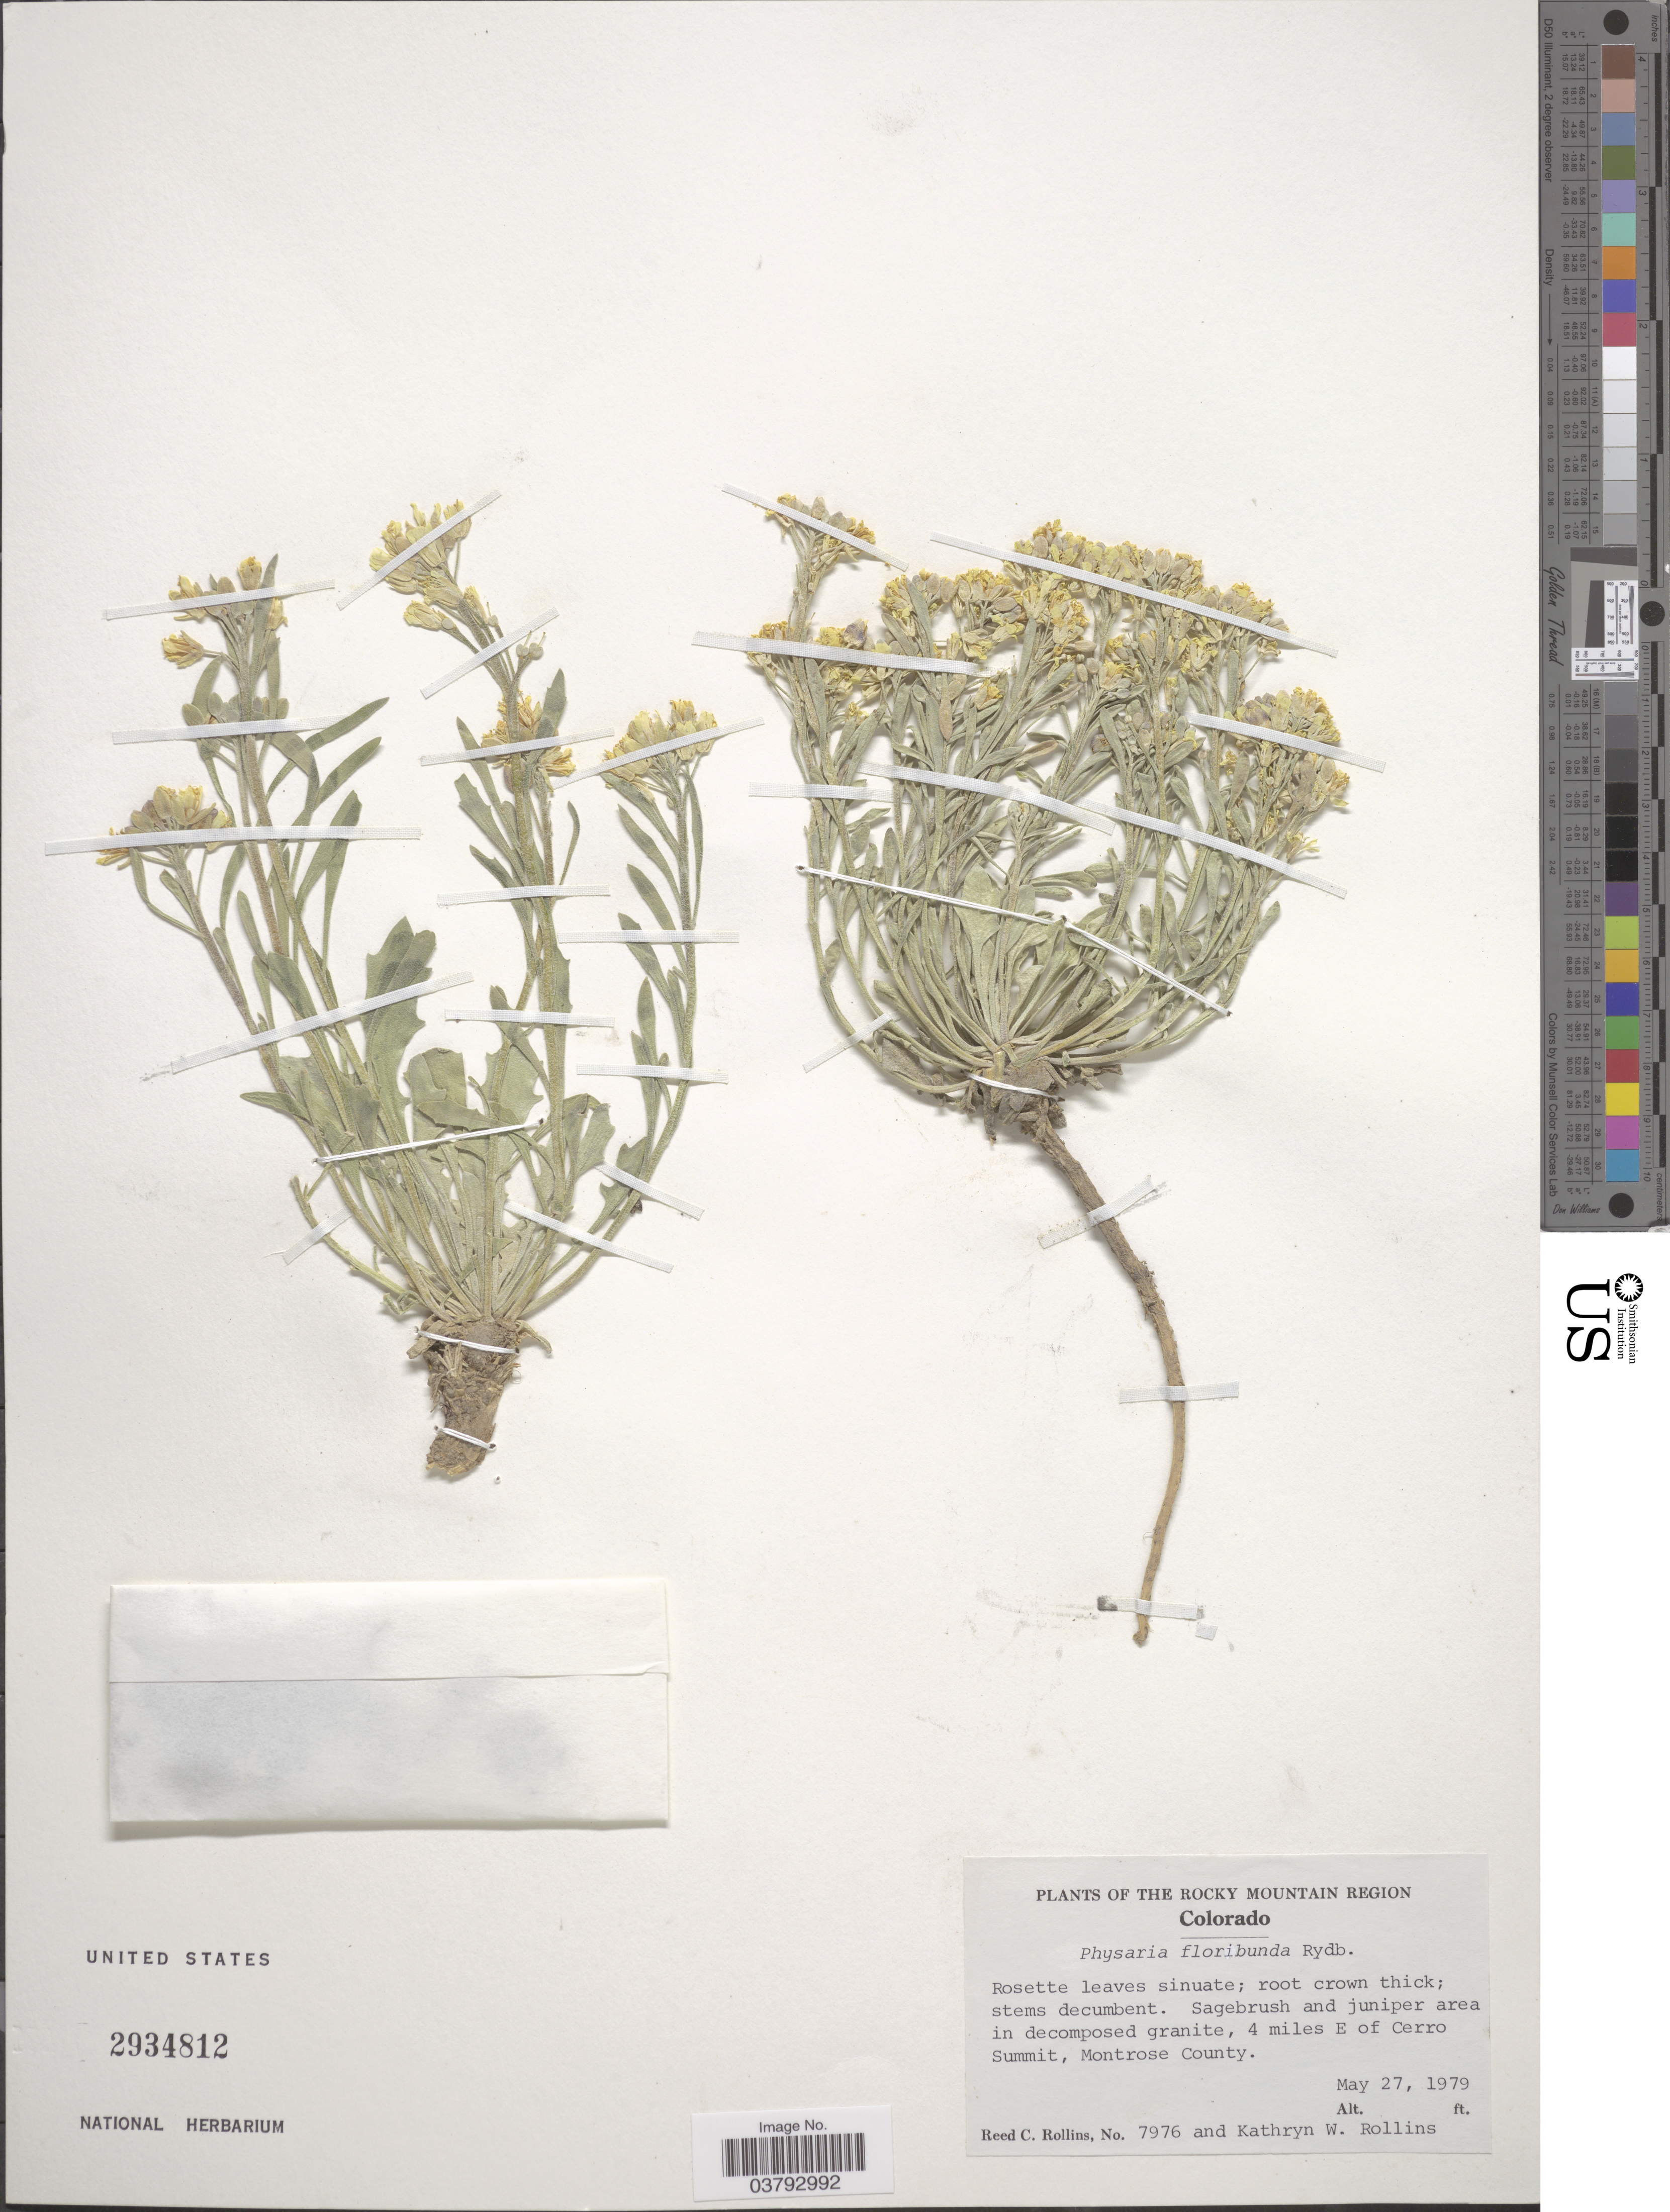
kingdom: Plantae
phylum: Tracheophyta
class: Magnoliopsida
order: Brassicales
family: Brassicaceae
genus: Physaria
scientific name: Physaria floribunda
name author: Rydb.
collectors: R. C. Rollins & K. W. Rollins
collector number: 7976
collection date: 1979-05-27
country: United States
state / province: Colorado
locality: The Rocky Mountain Region. 4 miles E of Cerro Summit, Montrose County.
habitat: sagebrush and juniper area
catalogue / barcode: US 2934812